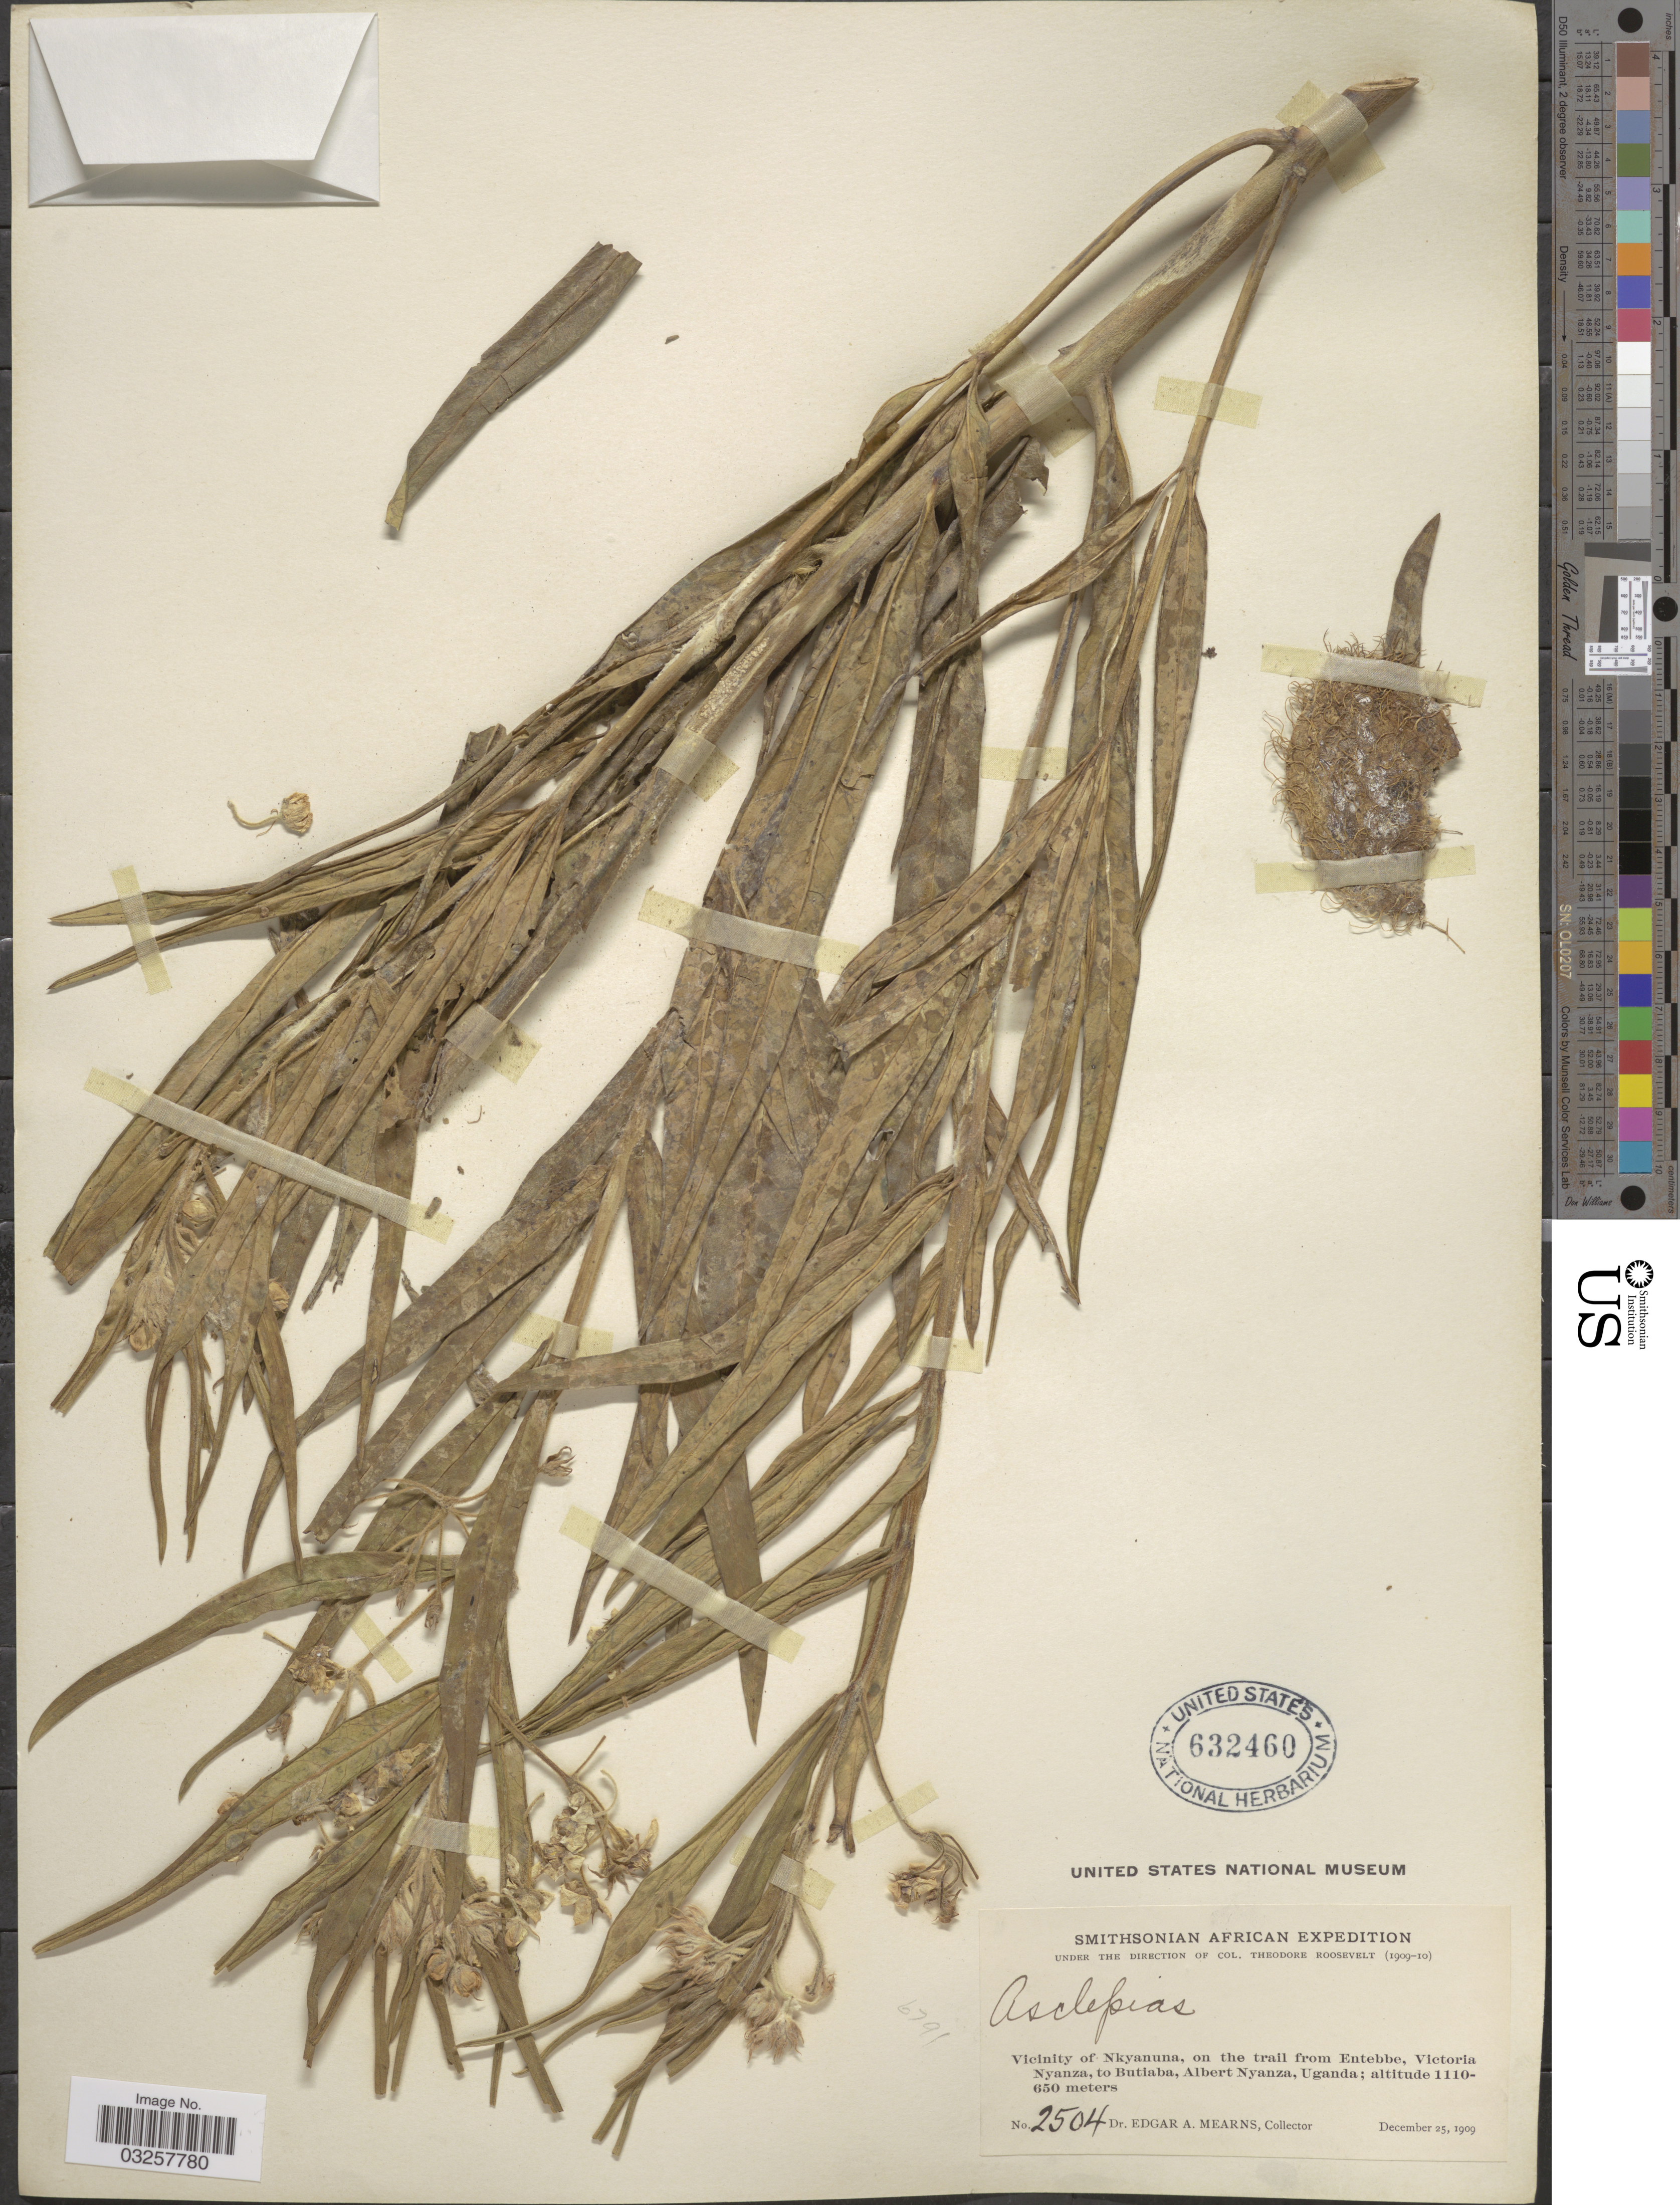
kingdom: Plantae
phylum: Tracheophyta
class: Magnoliopsida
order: Gentianales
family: Apocynaceae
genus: Asclepias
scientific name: Asclepias sp.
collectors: E. A. Mearns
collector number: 2504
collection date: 1909-12-25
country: Uganda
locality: Vicinity of Nkyanuna, on the trail from Entebbe, Victoria Nyanza, to Butiaba, Albert Nyanza, Uganda.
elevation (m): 650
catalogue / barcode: US 632460